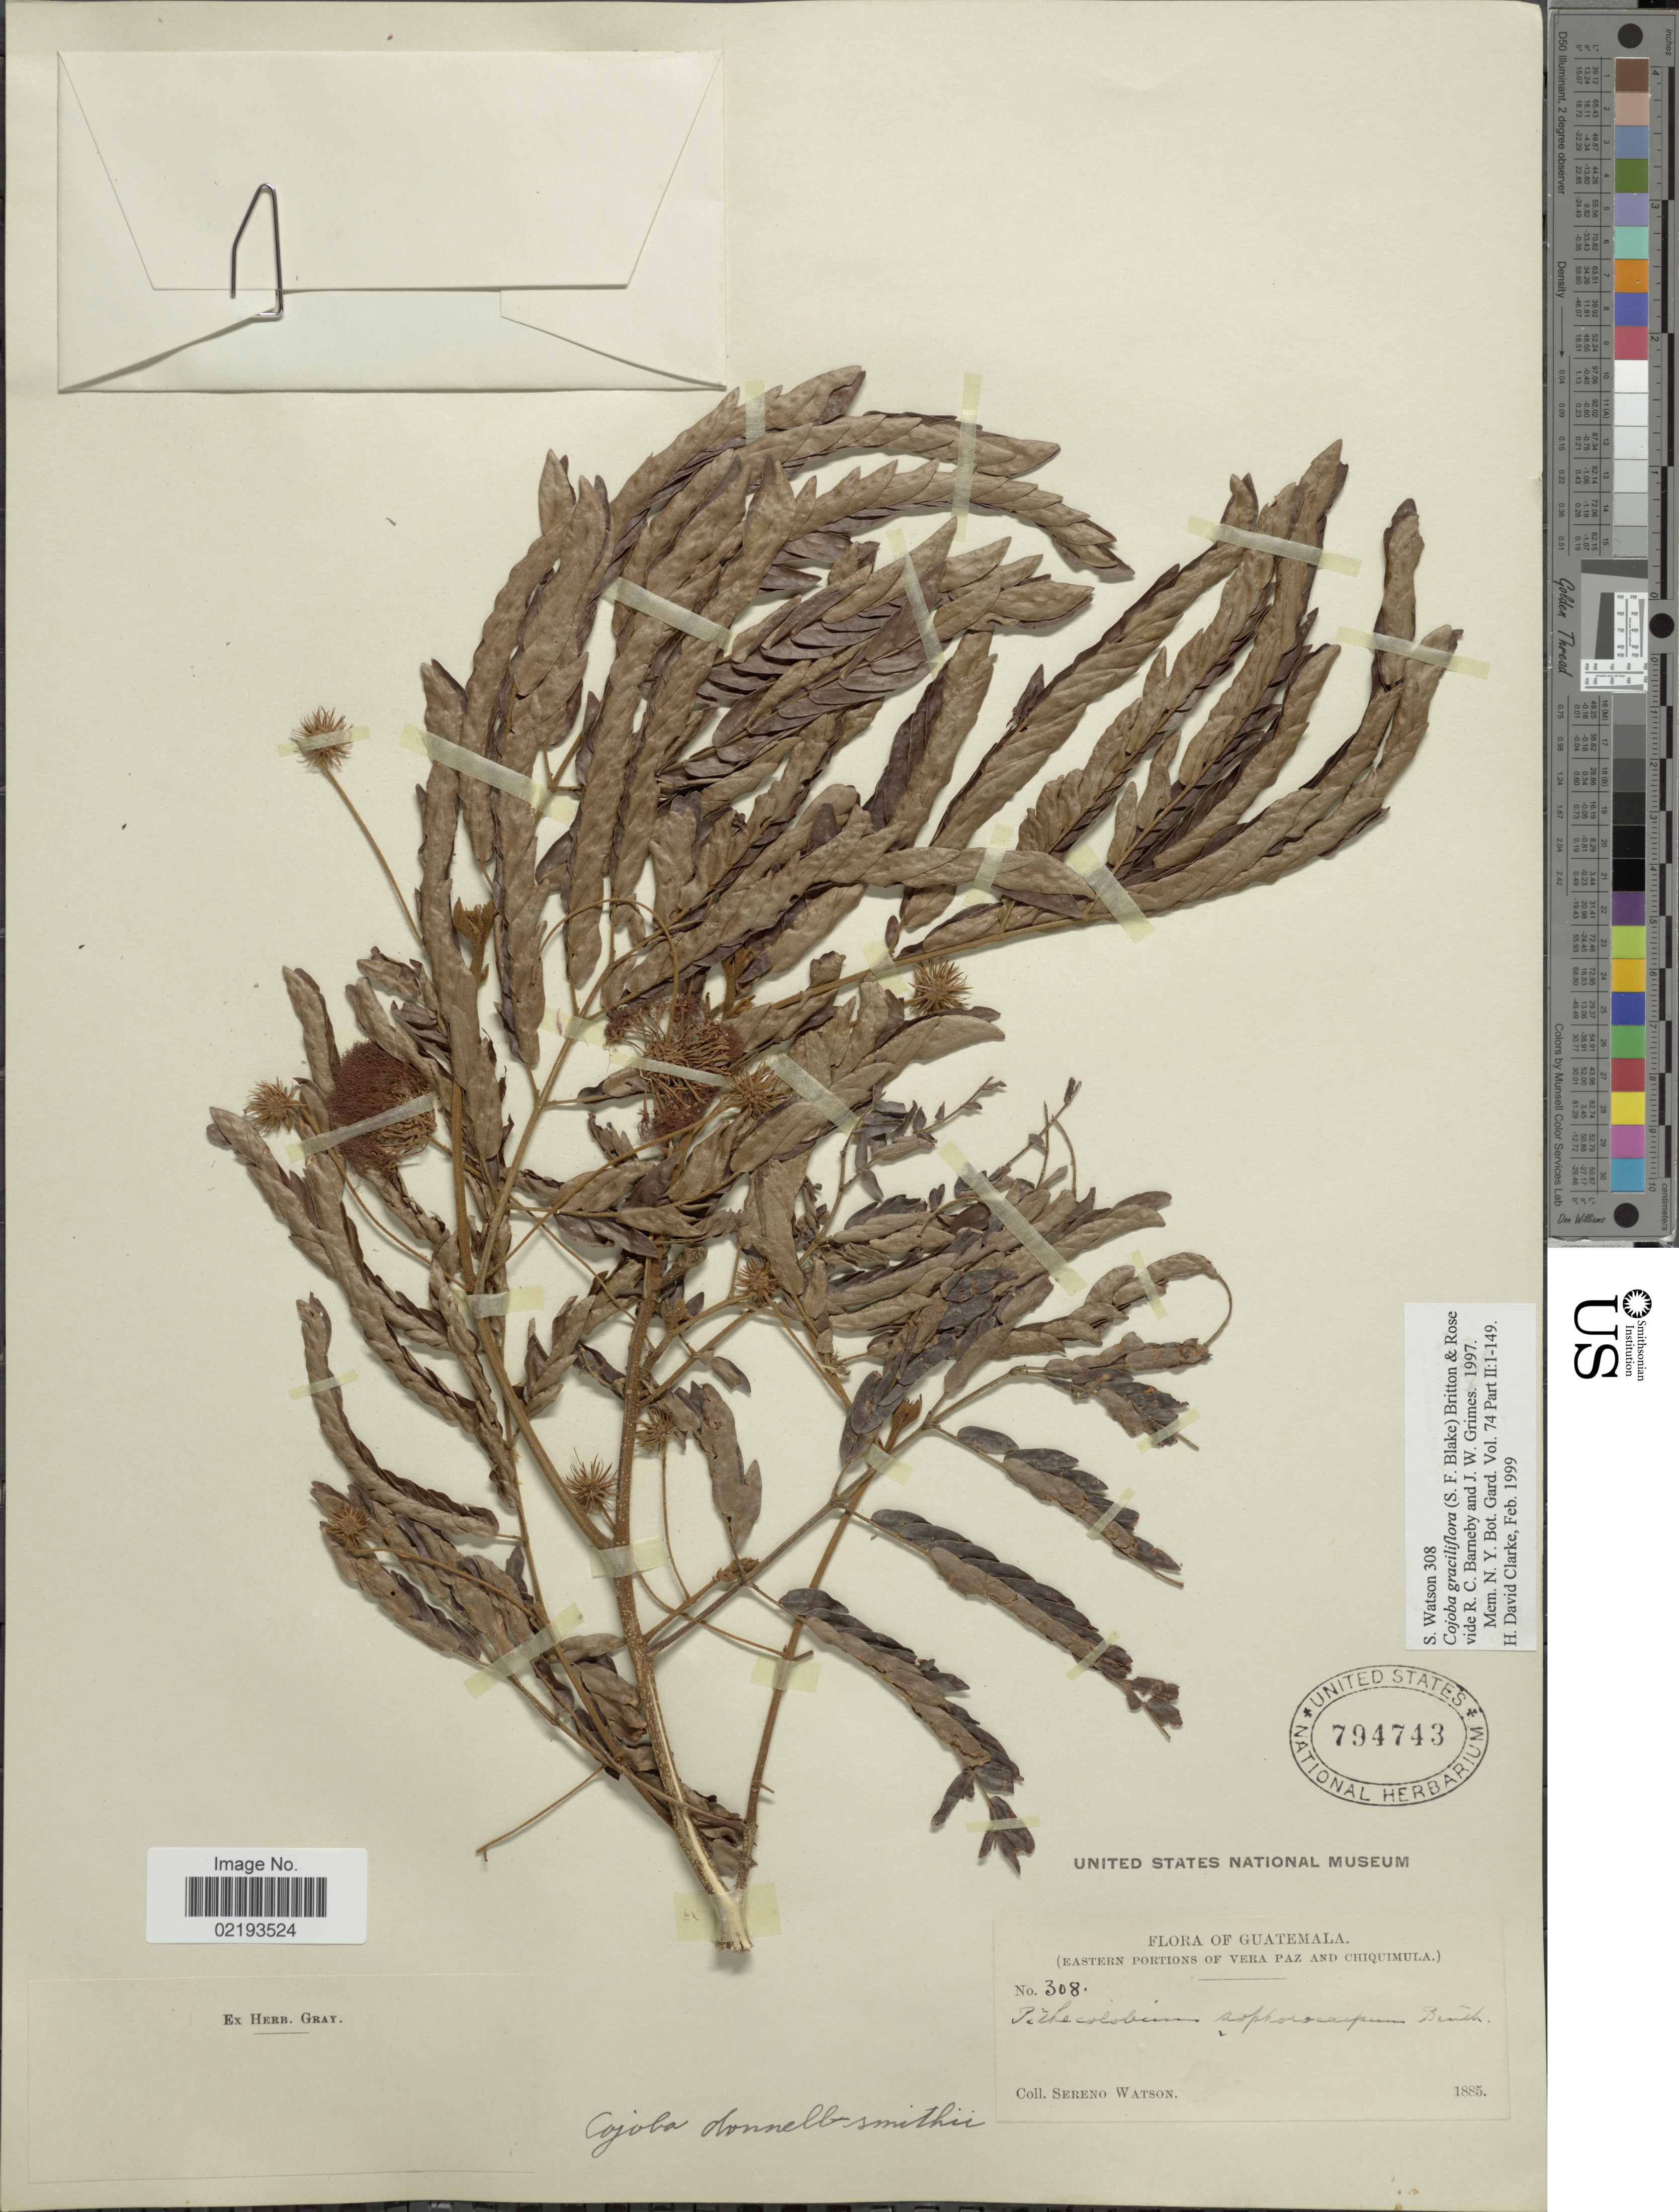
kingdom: Plantae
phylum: Tracheophyta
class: Magnoliopsida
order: Fabales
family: Fabaceae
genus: Cojoba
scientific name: Cojoba graciliflora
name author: (S.F. Blake) Britton & Rose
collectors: S. Watson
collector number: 308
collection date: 1885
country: Guatemala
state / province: Chiquimula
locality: Eastern Portions of Vera Paz and Chiquimula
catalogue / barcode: US 794743